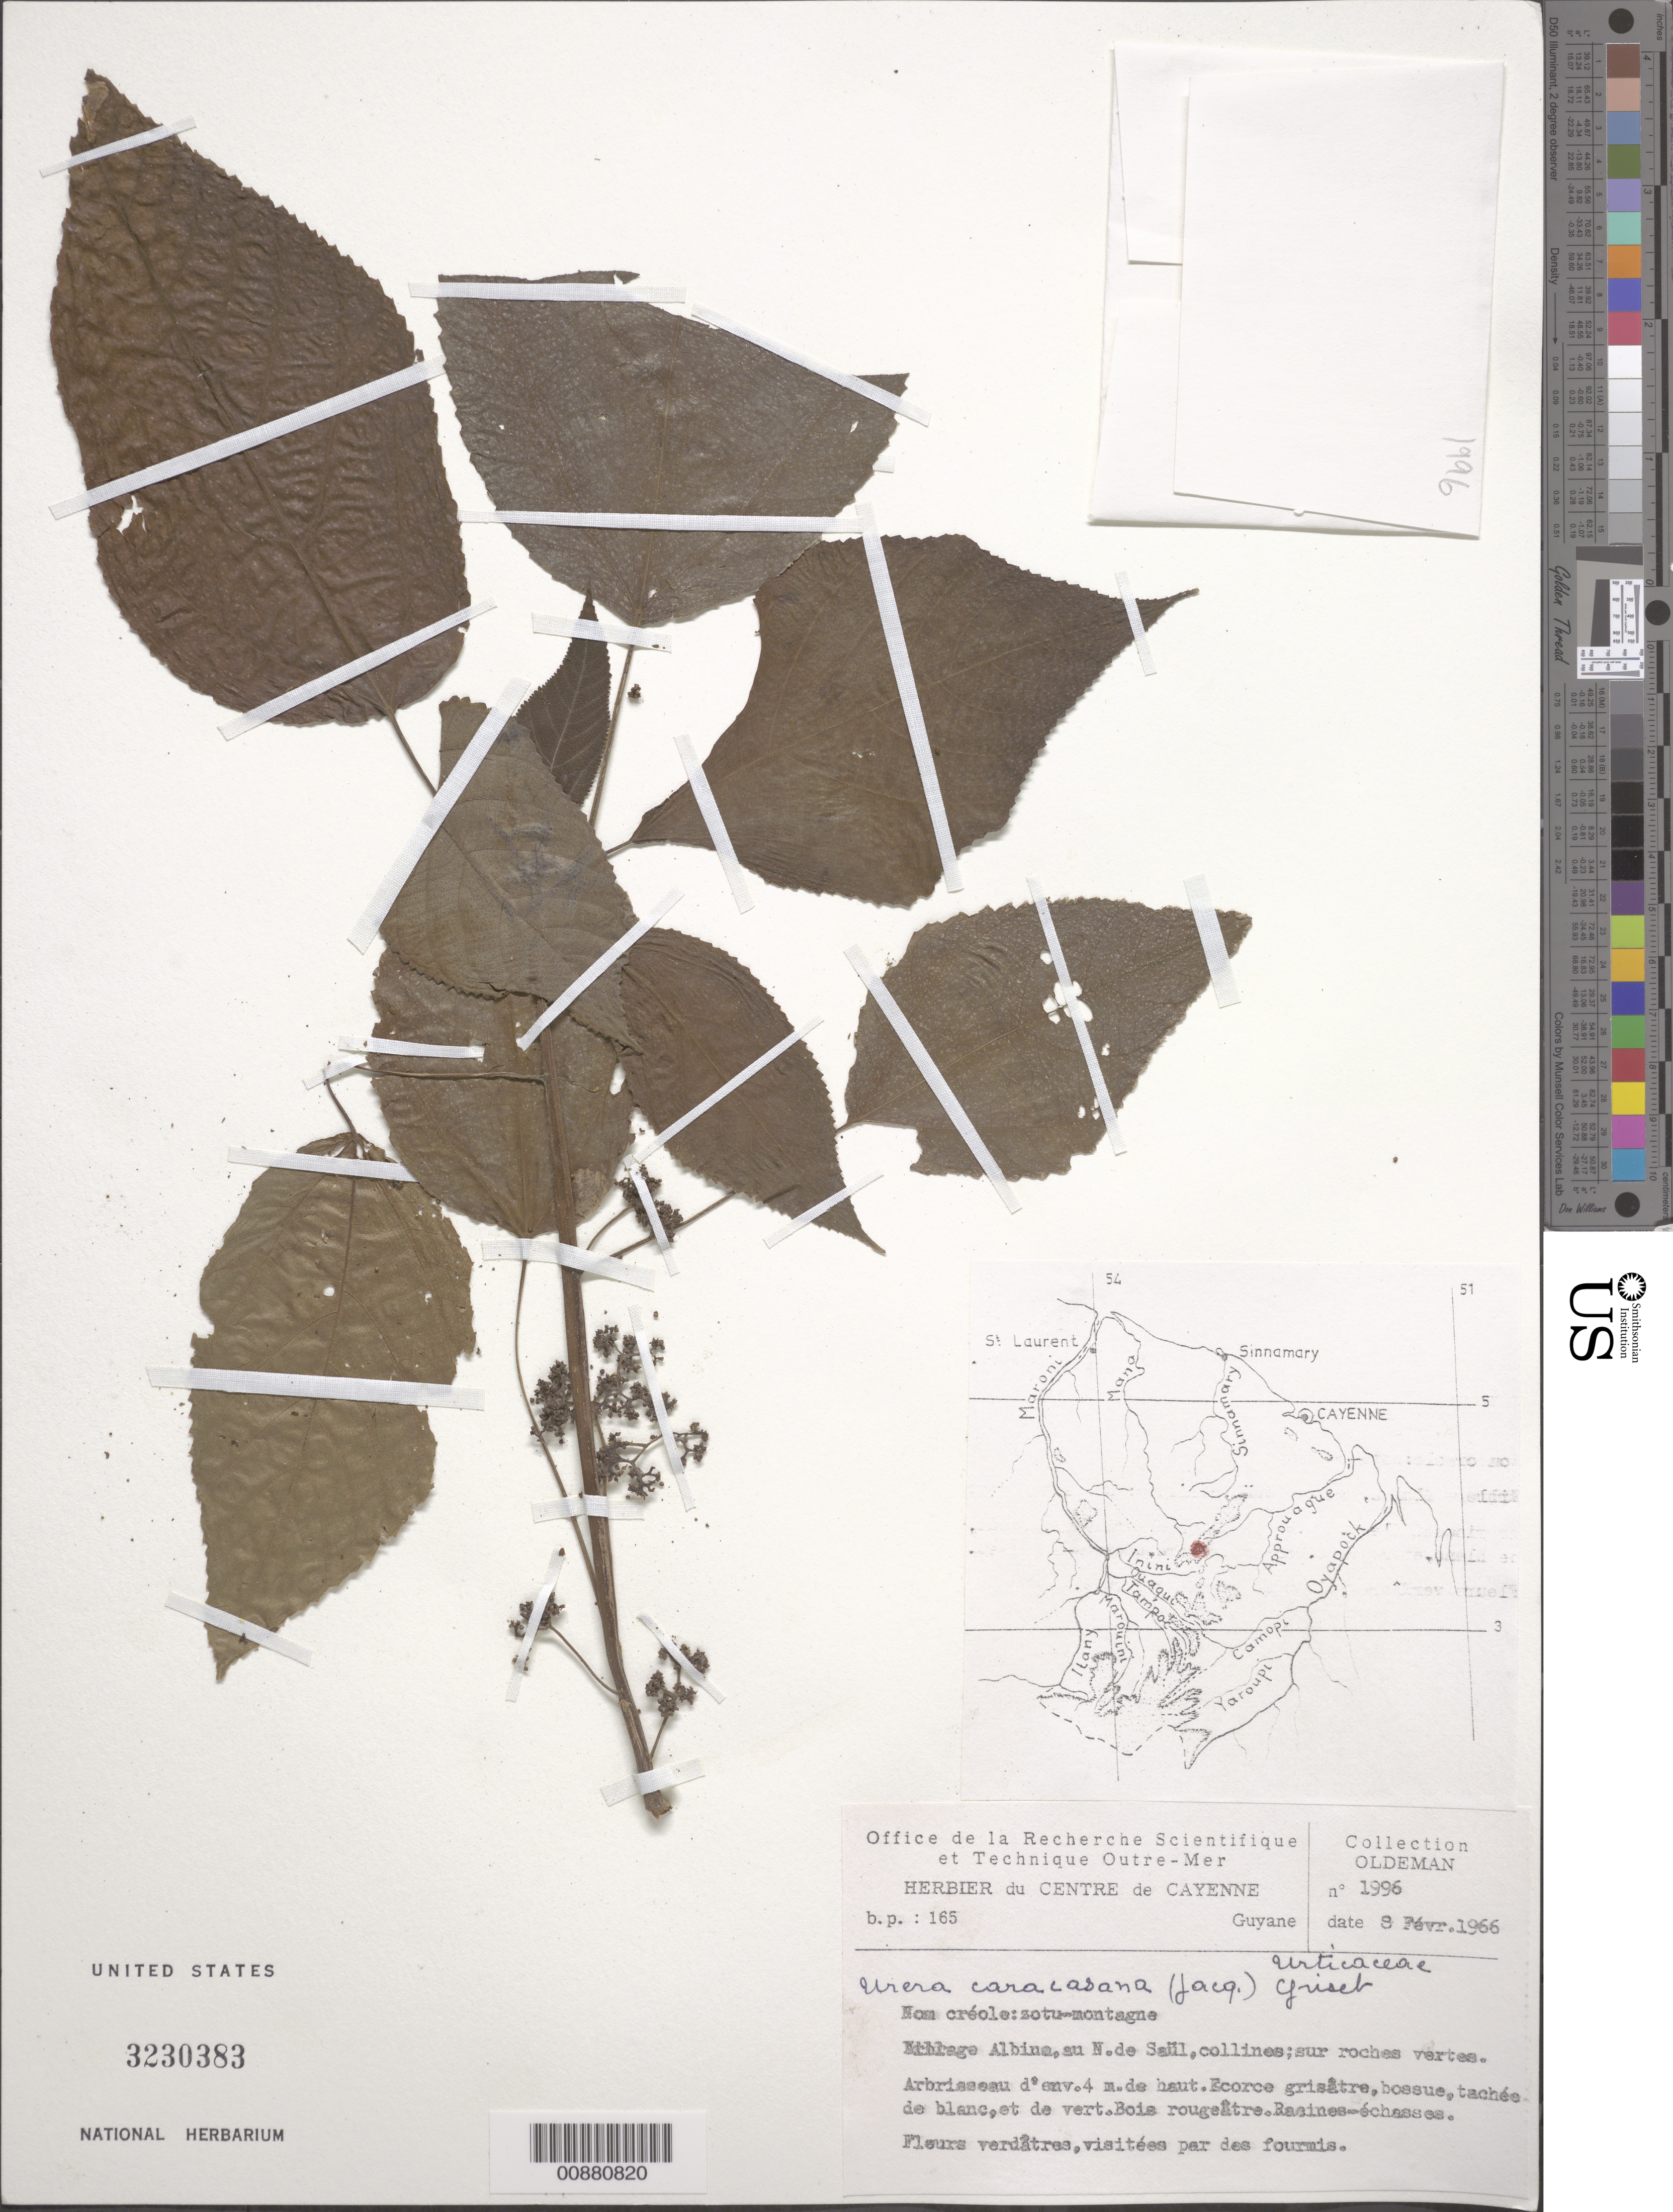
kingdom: Plantae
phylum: Tracheophyta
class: Magnoliopsida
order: Rosales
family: Urticaceae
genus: Urera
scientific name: Urera caracasana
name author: (Jacq.) Gaudich. ex Griseb.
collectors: -- Oldeman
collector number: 1996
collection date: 1966-02-08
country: French Guiana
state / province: Cayenne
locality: Eillage Albina, su N. de Saül.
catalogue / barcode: US 3230383